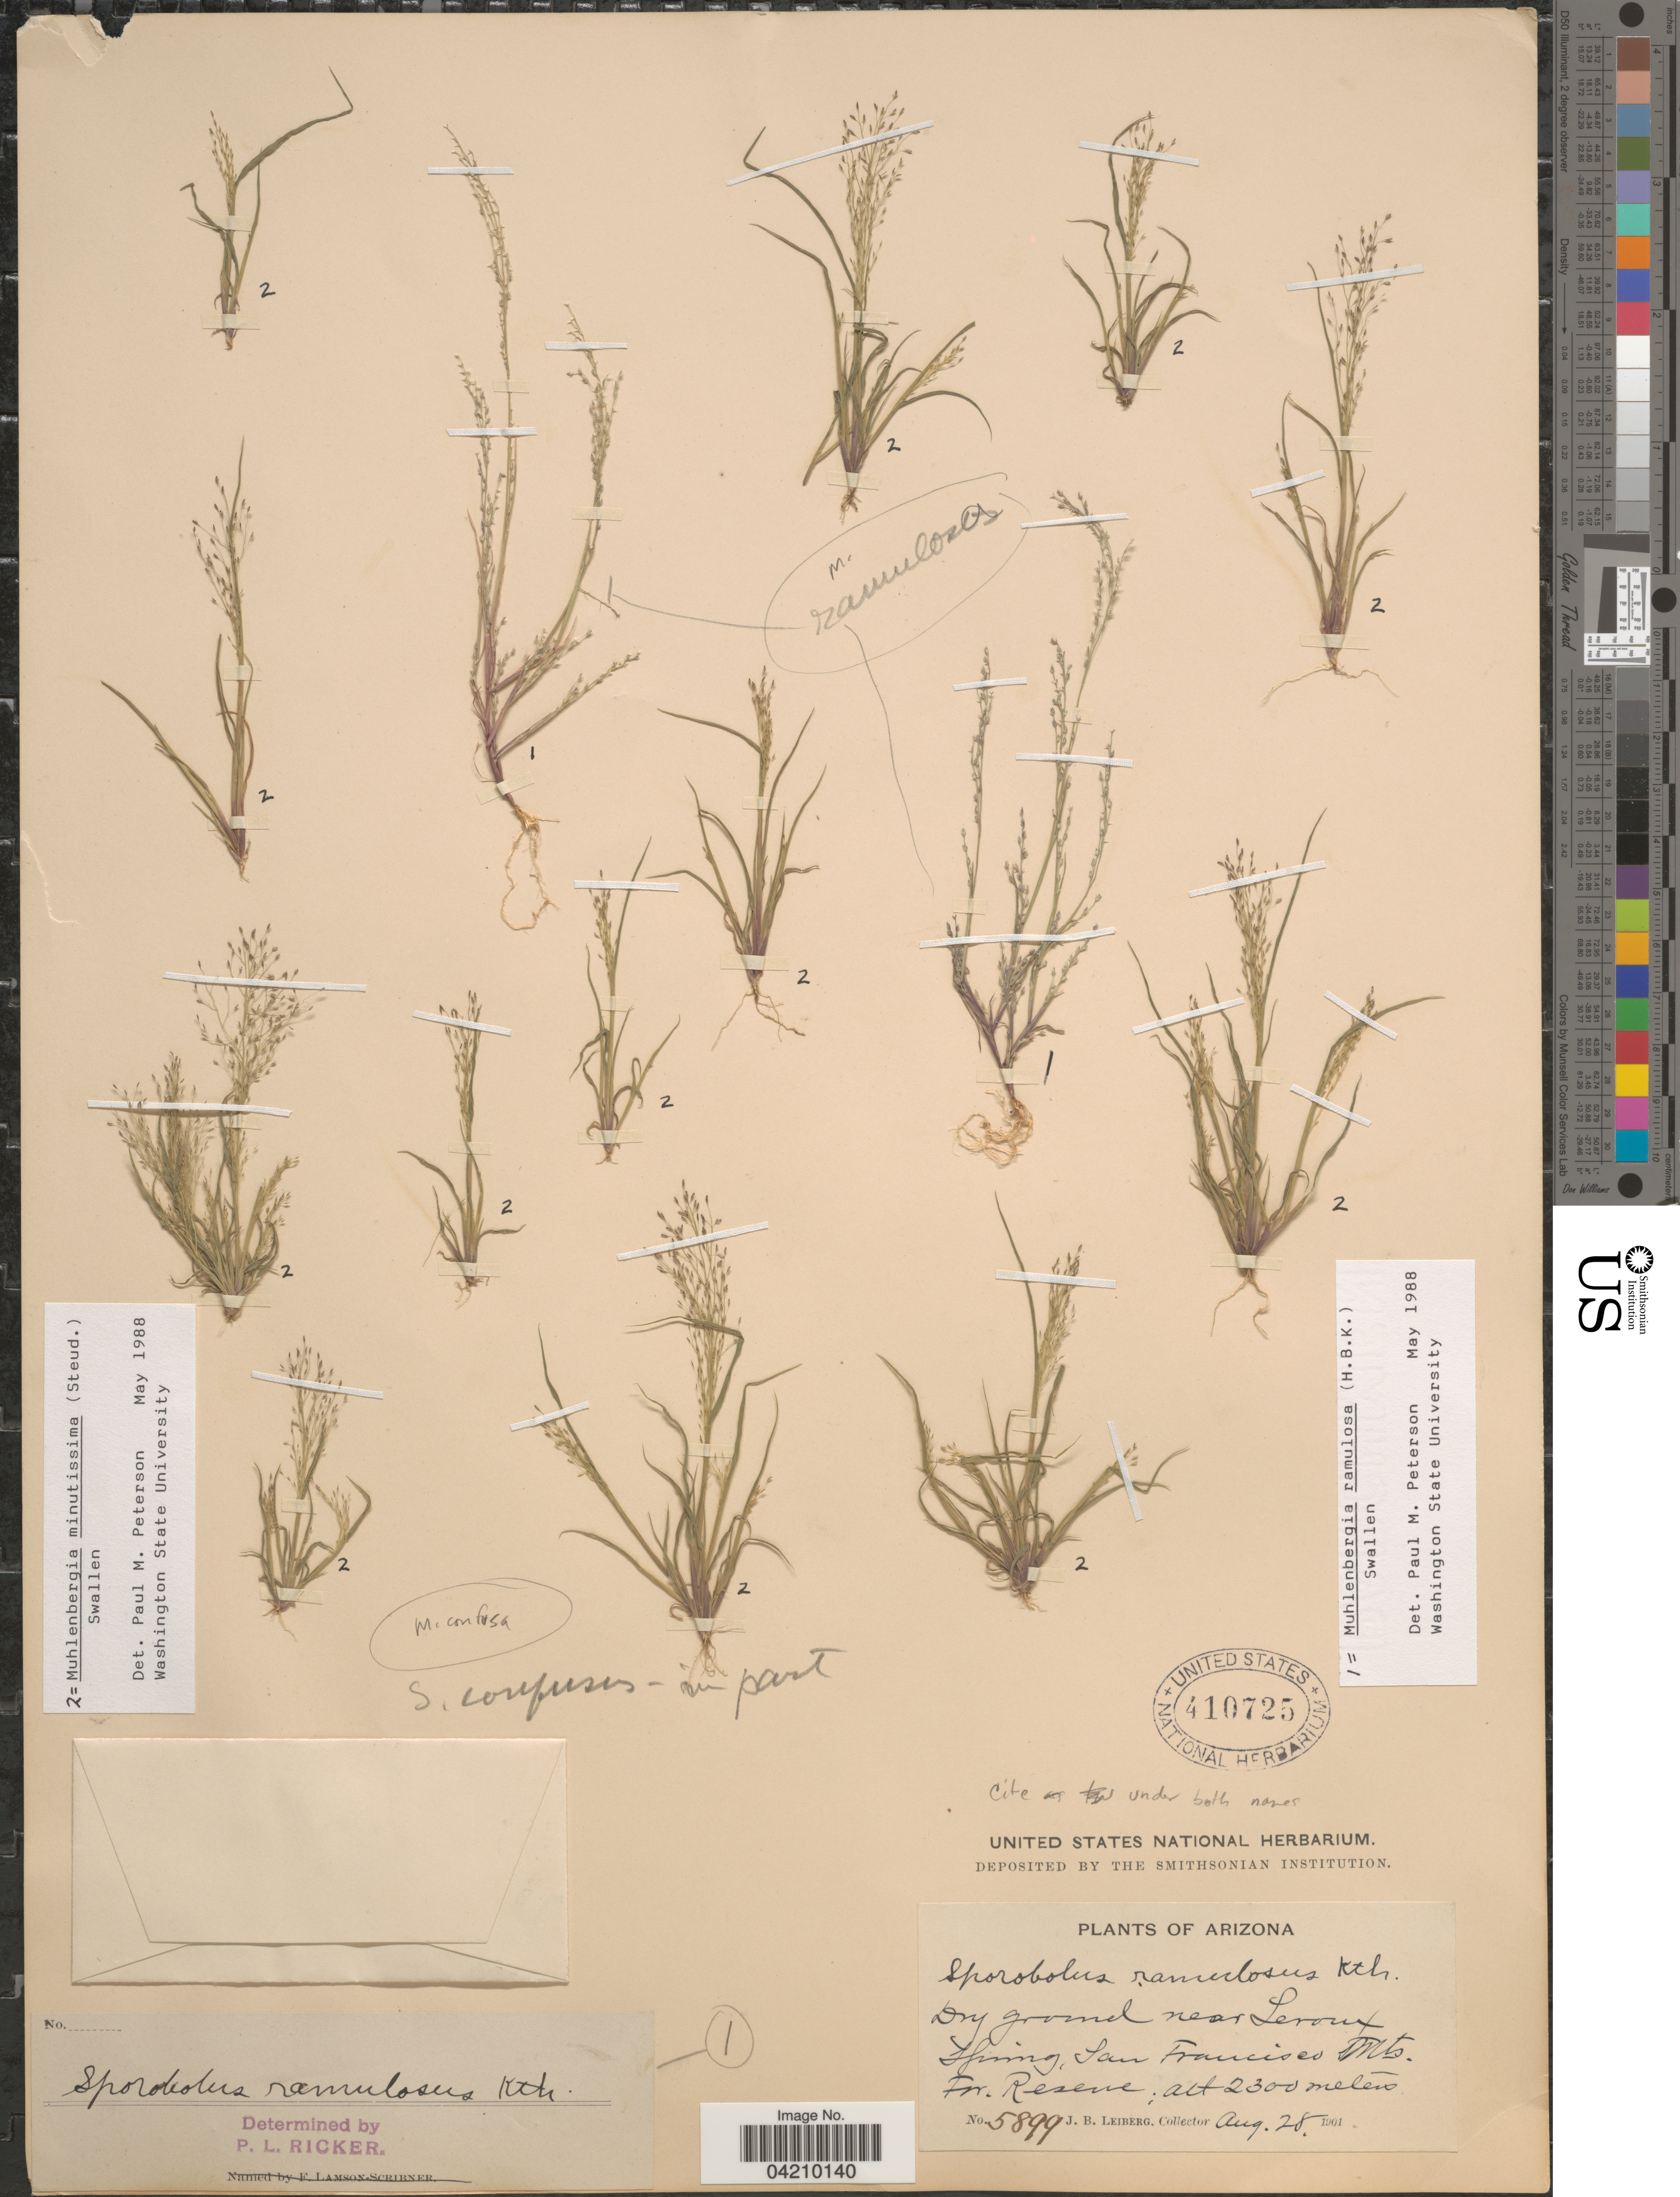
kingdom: Plantae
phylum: Tracheophyta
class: Liliopsida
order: Poales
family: Poaceae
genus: Muhlenbergia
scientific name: Muhlenbergia minutissima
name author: (Steud.) Swallen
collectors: J. B. Leiberg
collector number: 5899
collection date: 1901-08-28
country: United States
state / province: Arizona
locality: Dry ground near Leroux Spring, San Francisco Mts. For. Reserve.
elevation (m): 2300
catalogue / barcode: US 410725